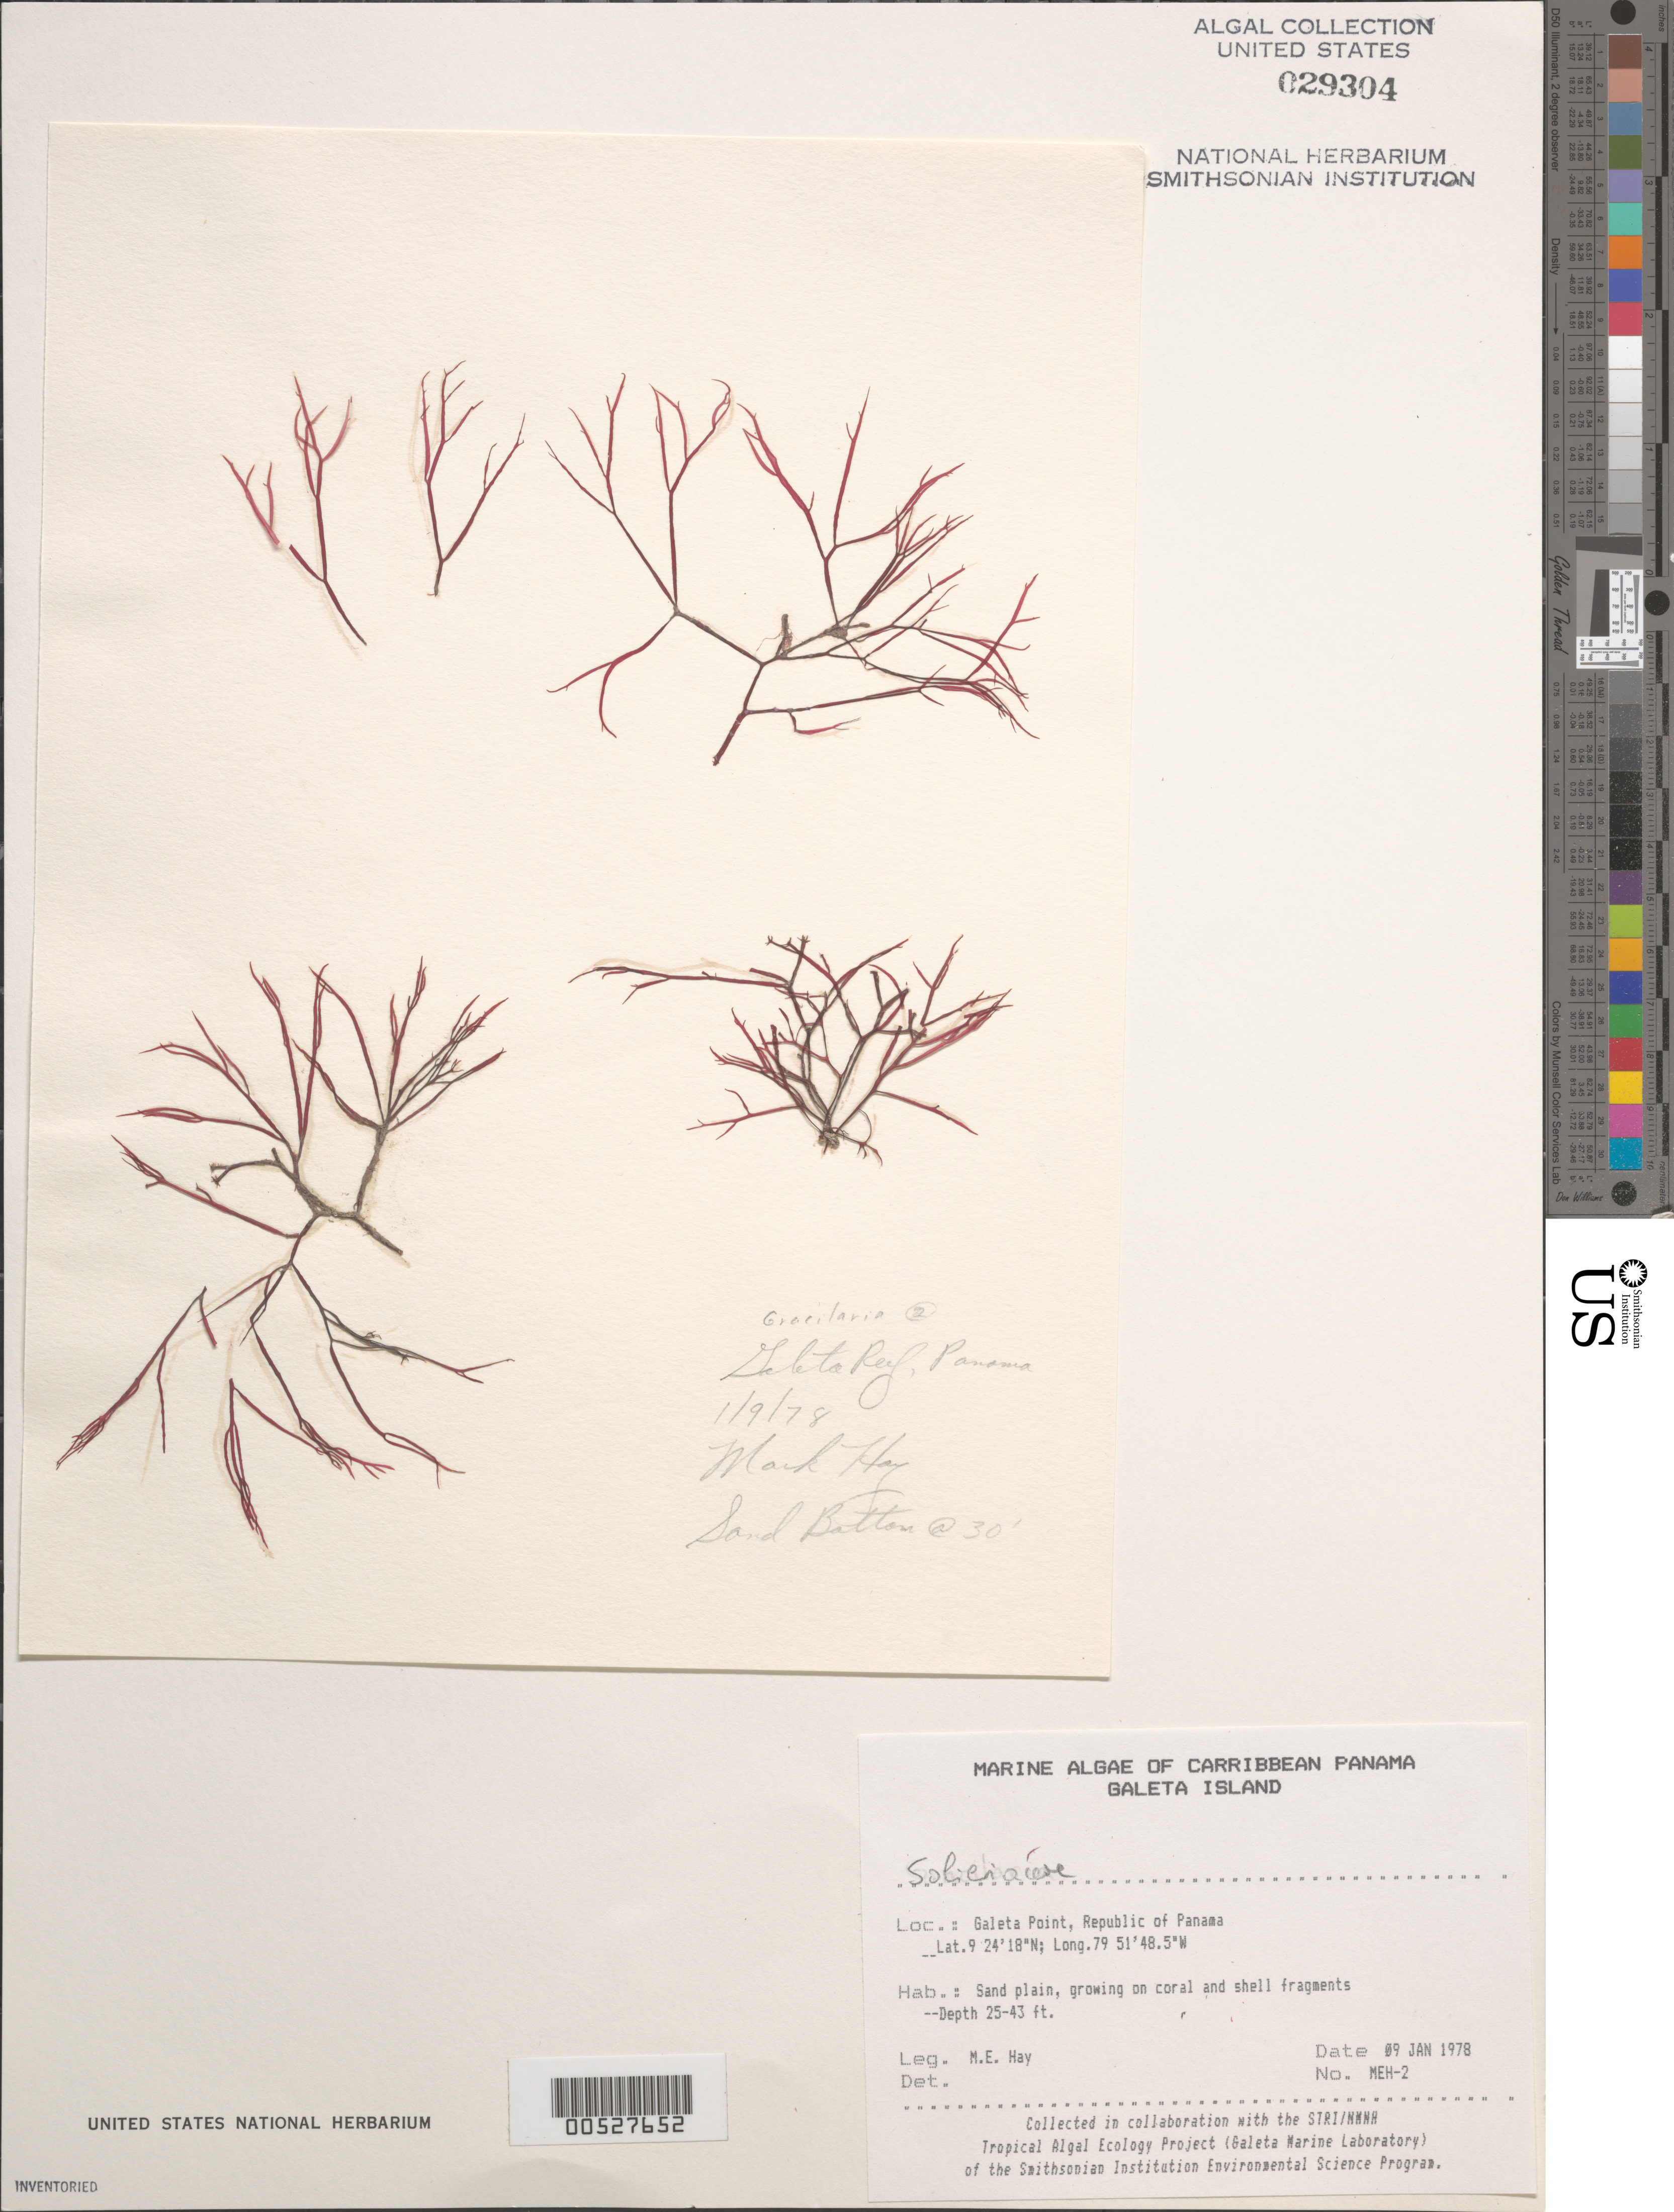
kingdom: Plantae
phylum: Rhodophyta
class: Florideophyceae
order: Gigartinales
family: Solieriaceae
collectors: M. E. Hay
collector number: MEH-2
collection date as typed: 09 Jan 1978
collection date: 1978-01-09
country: Panama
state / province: Colón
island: Galeta Island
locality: Galeta Point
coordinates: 9 24' 18" N, 79 51' 48.5" W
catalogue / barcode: US 29304